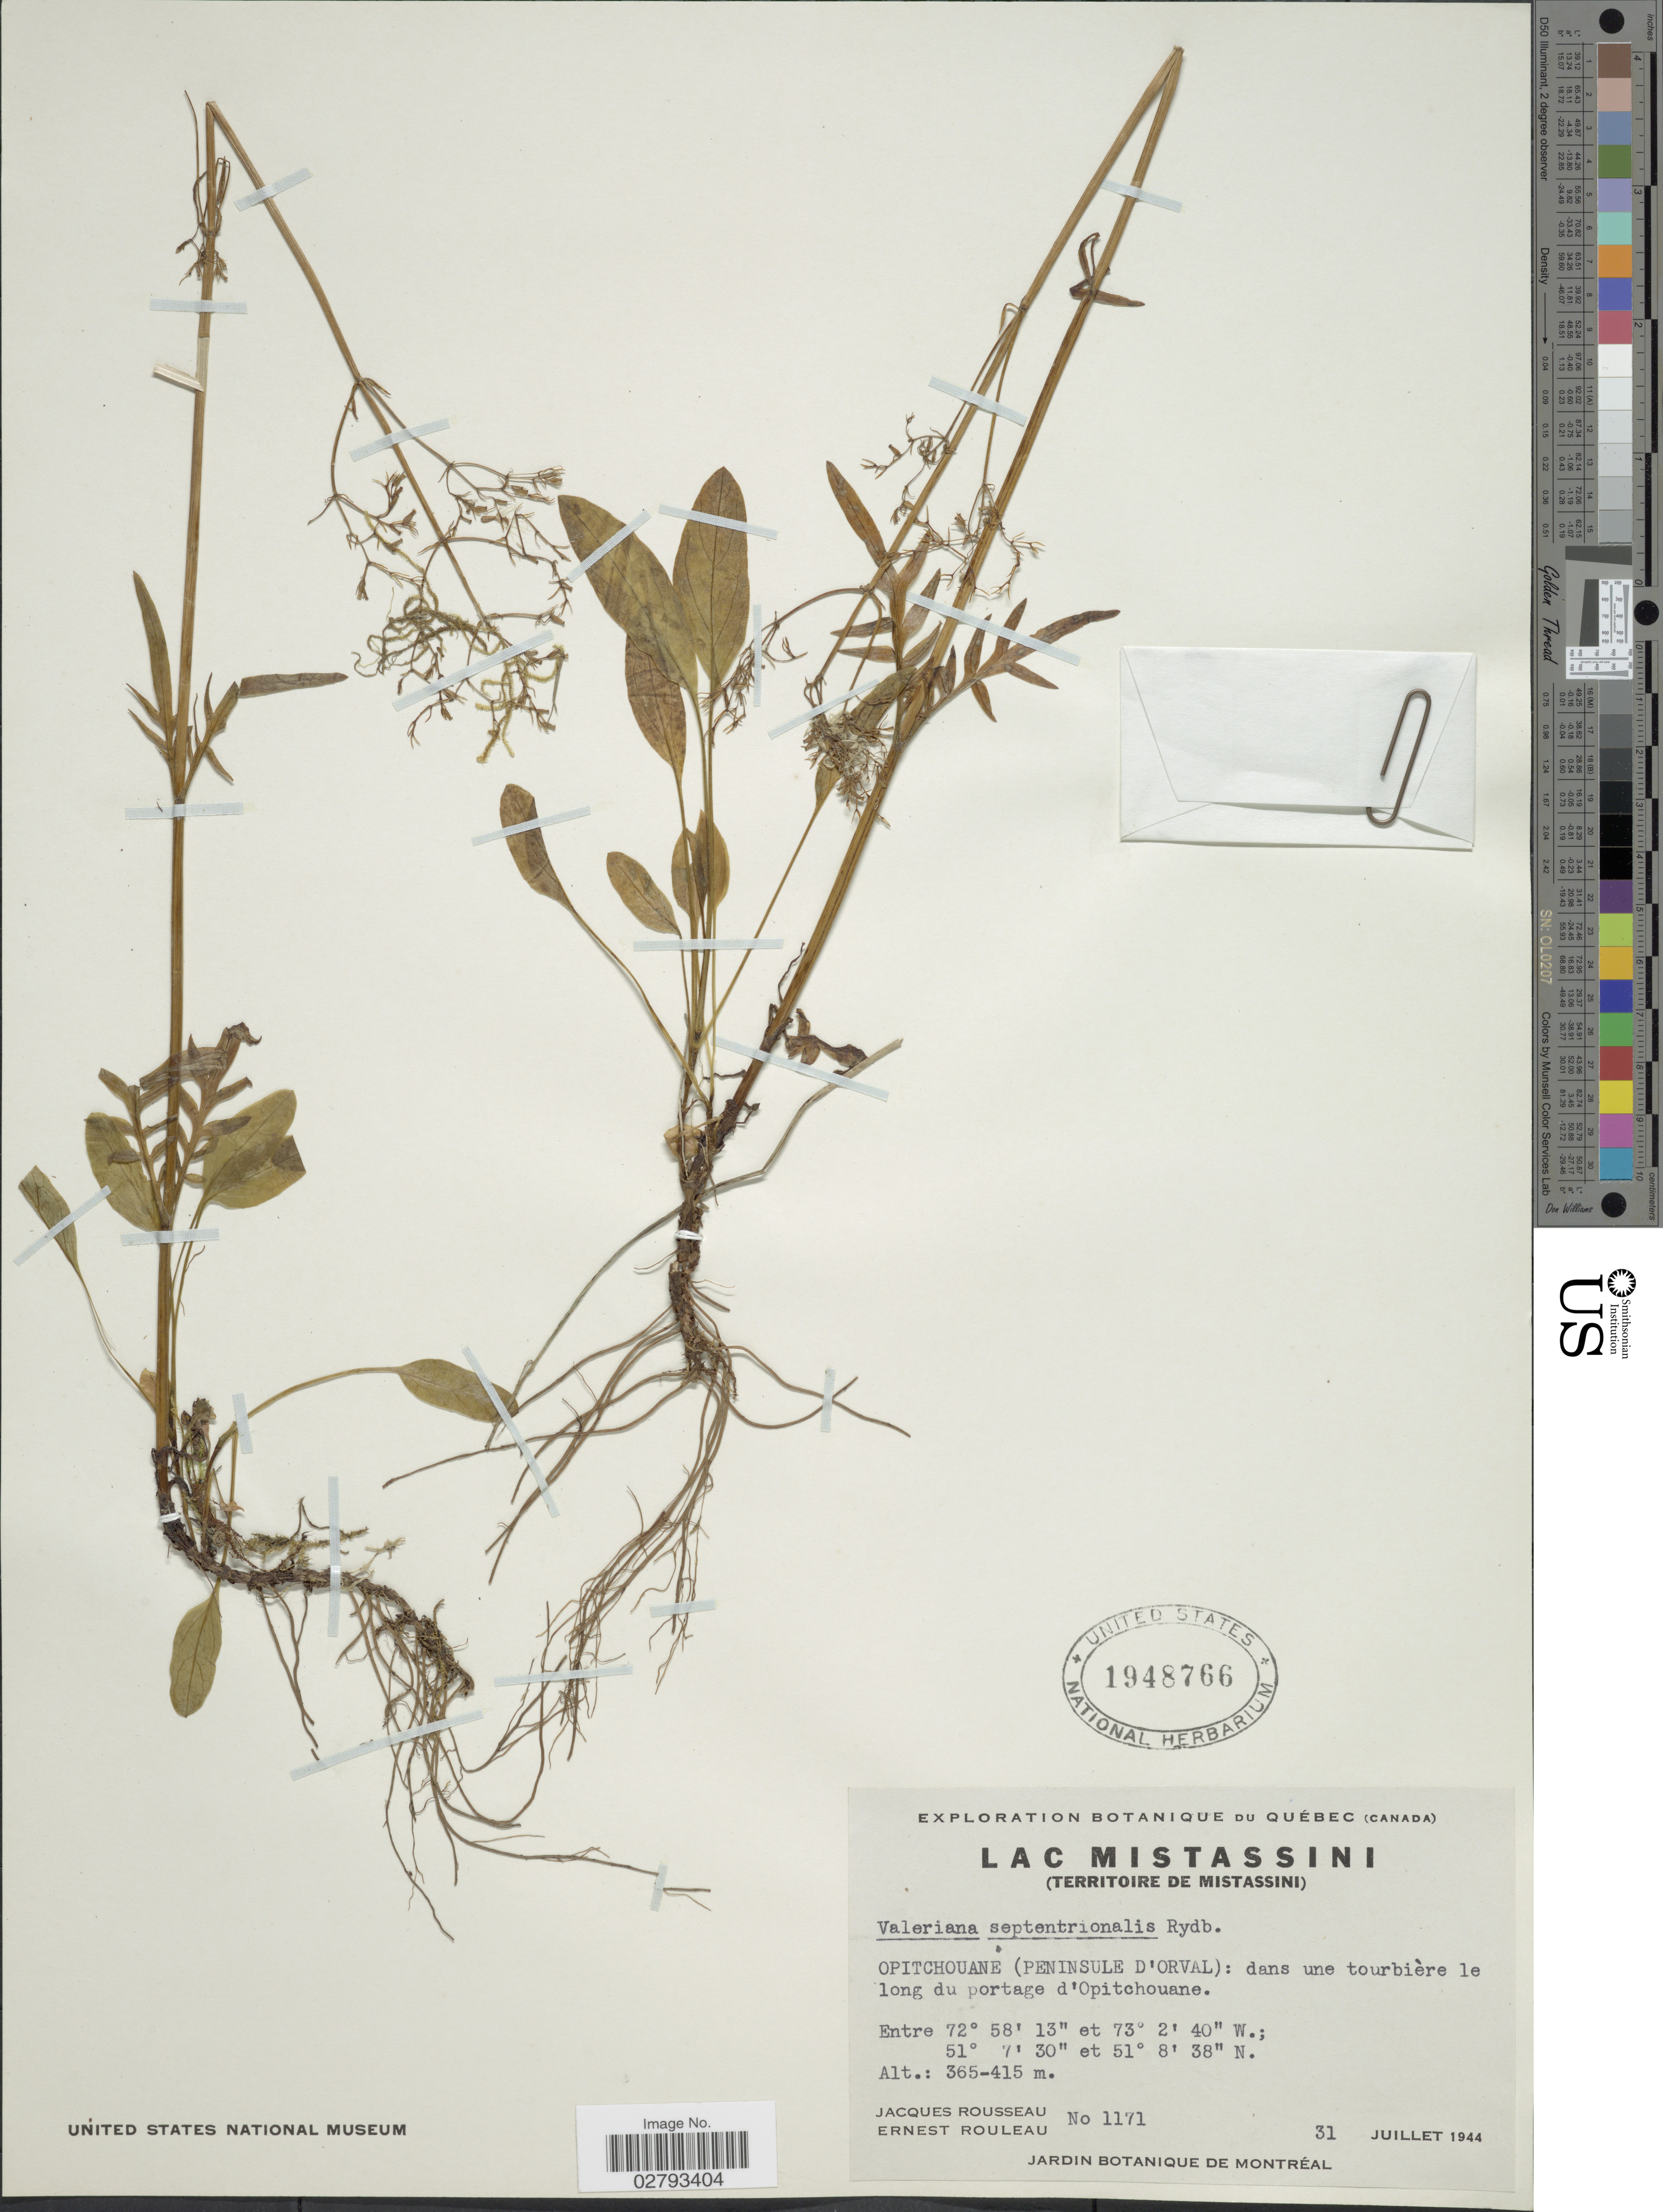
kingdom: Plantae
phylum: Tracheophyta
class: Magnoliopsida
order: Dipsacales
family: Caprifoliaceae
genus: Valeriana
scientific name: Valeriana septentrionalis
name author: Rydb.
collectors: J. Rousseau & E. Rouleau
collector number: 1171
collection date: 1944-07-31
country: Canada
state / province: Quebec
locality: Lac Mistassini (Territoire de Mistassini). Opitchouane (Peninsule D'Orval): dans une tourbière le long du portage d'Opitchouane.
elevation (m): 365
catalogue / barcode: US 1948766